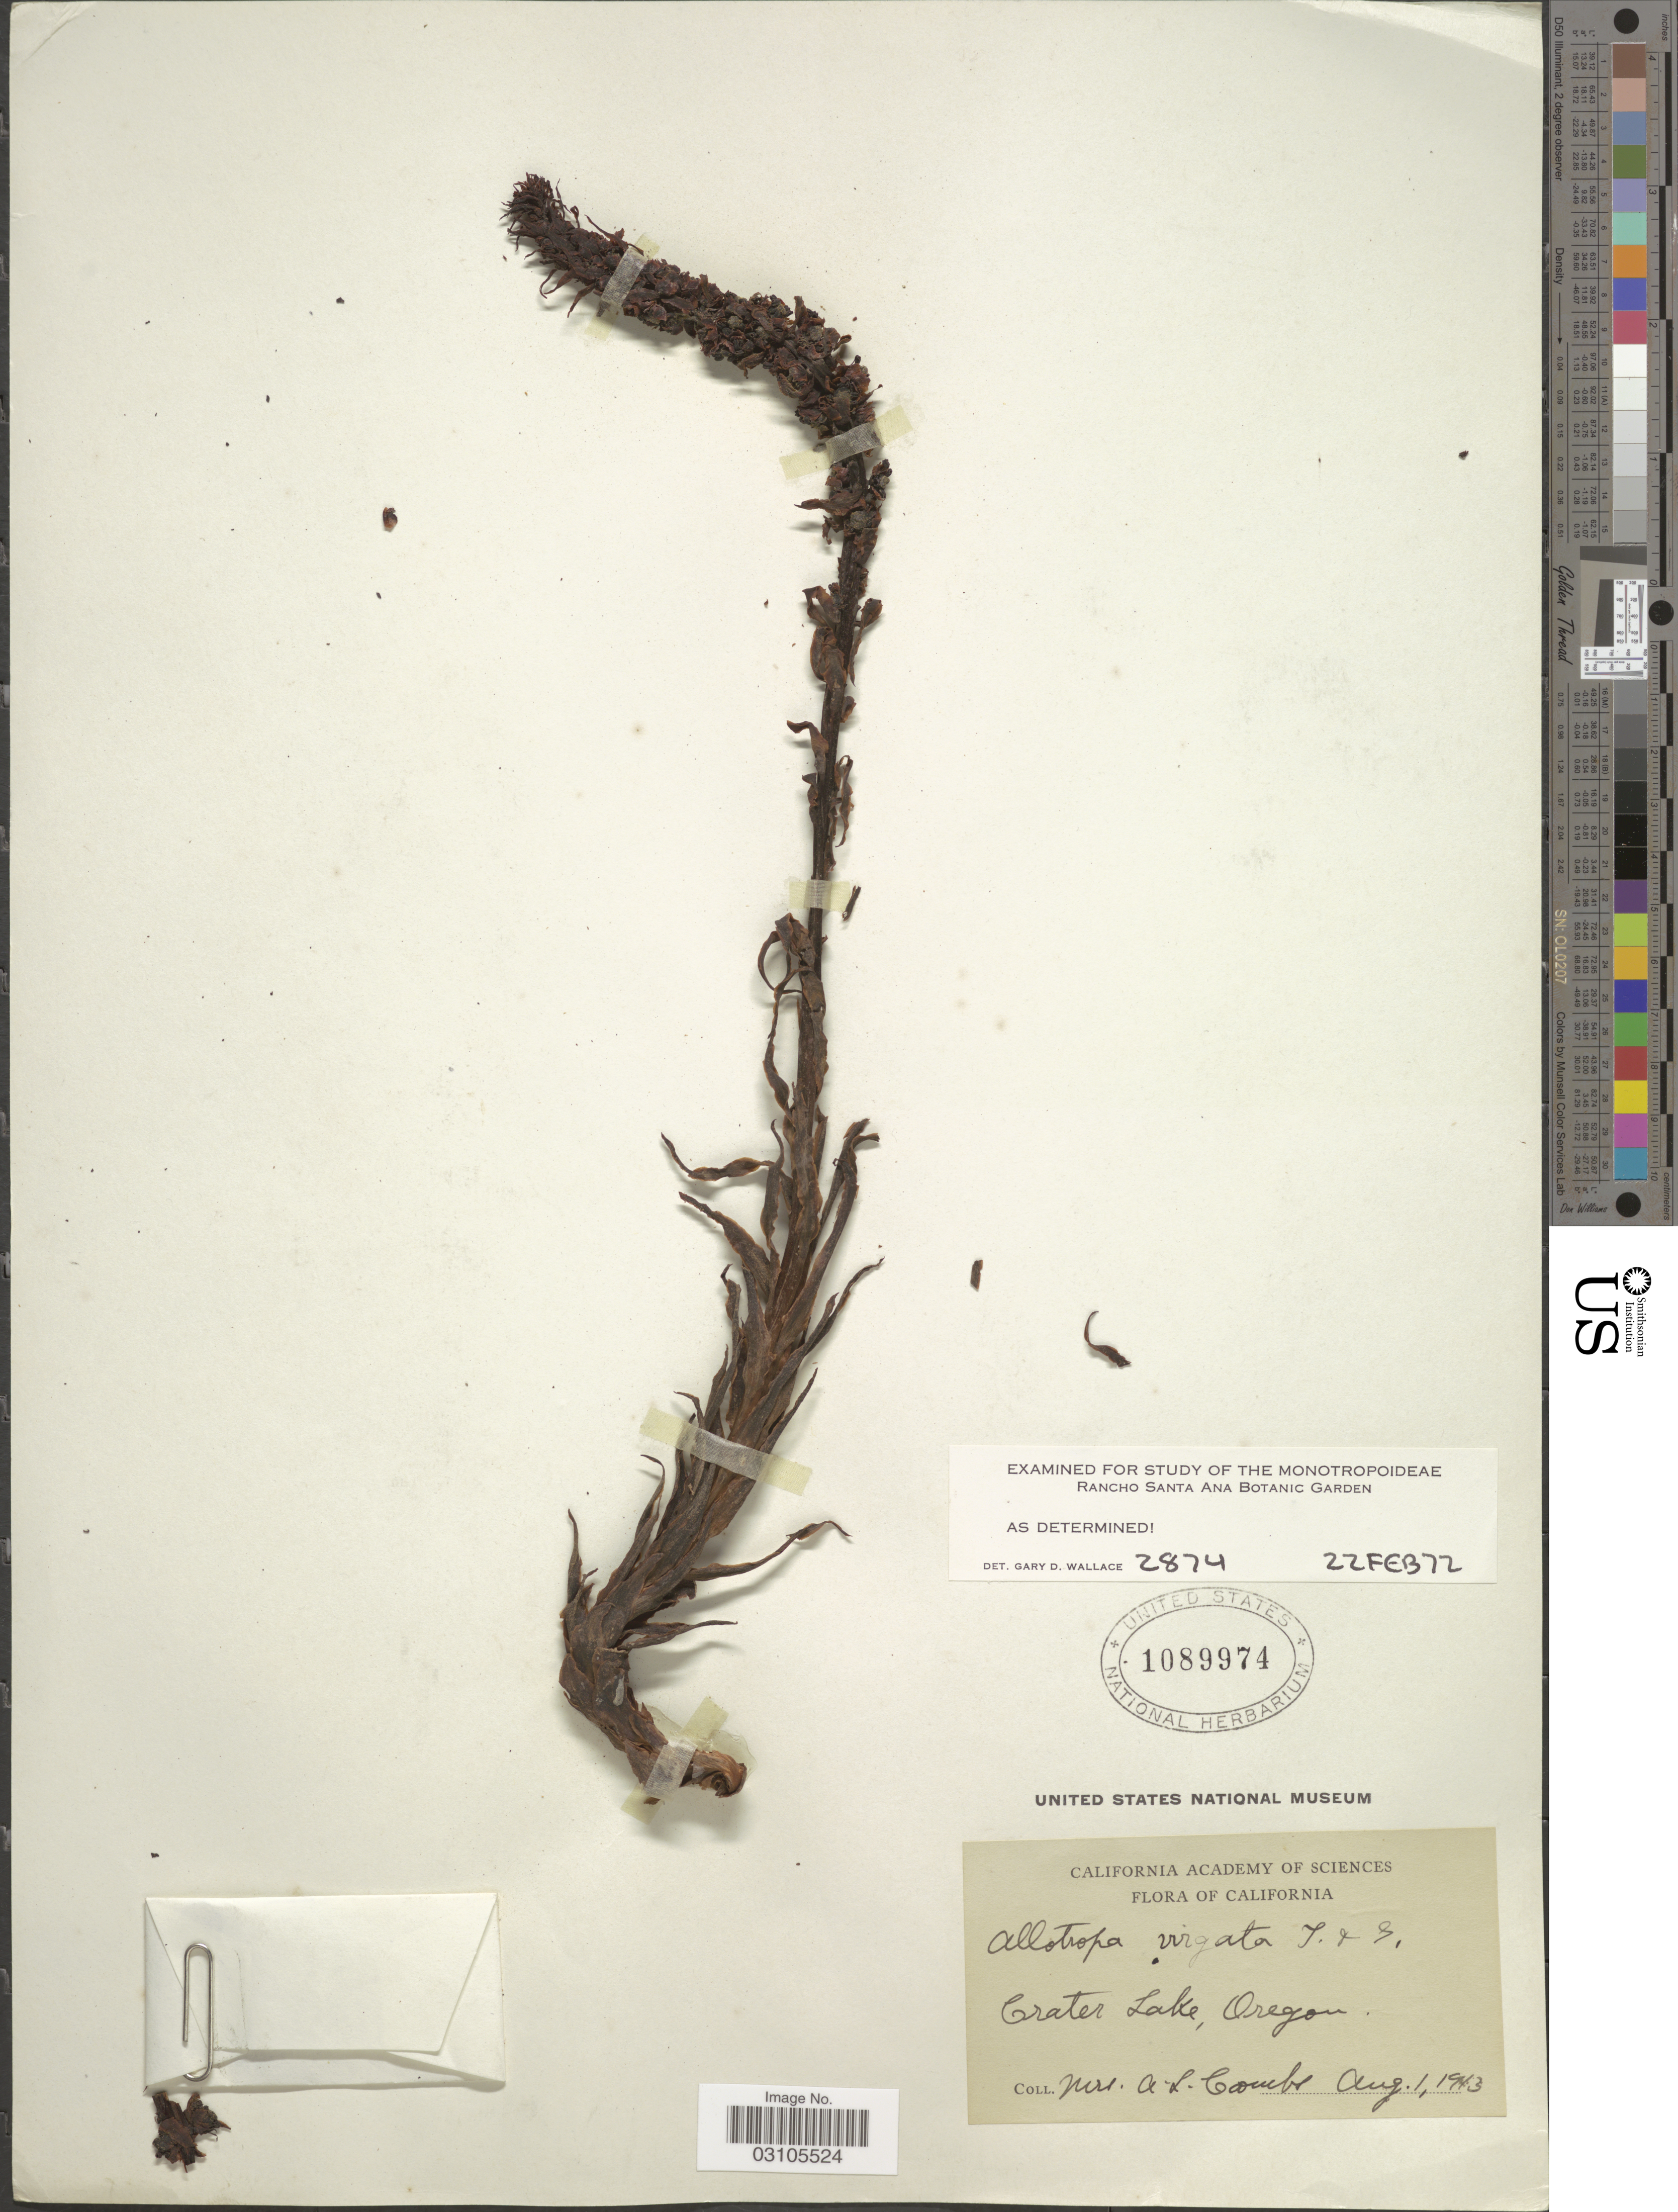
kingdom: Plantae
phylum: Tracheophyta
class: Magnoliopsida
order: Ericales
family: Ericaceae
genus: Allotropa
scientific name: Allotropa virgata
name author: Torr. & A. Gray ex A. Gray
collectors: A. Combs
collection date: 1913-08-01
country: United States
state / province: Oregon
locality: Crater Lake.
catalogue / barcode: US 1089974